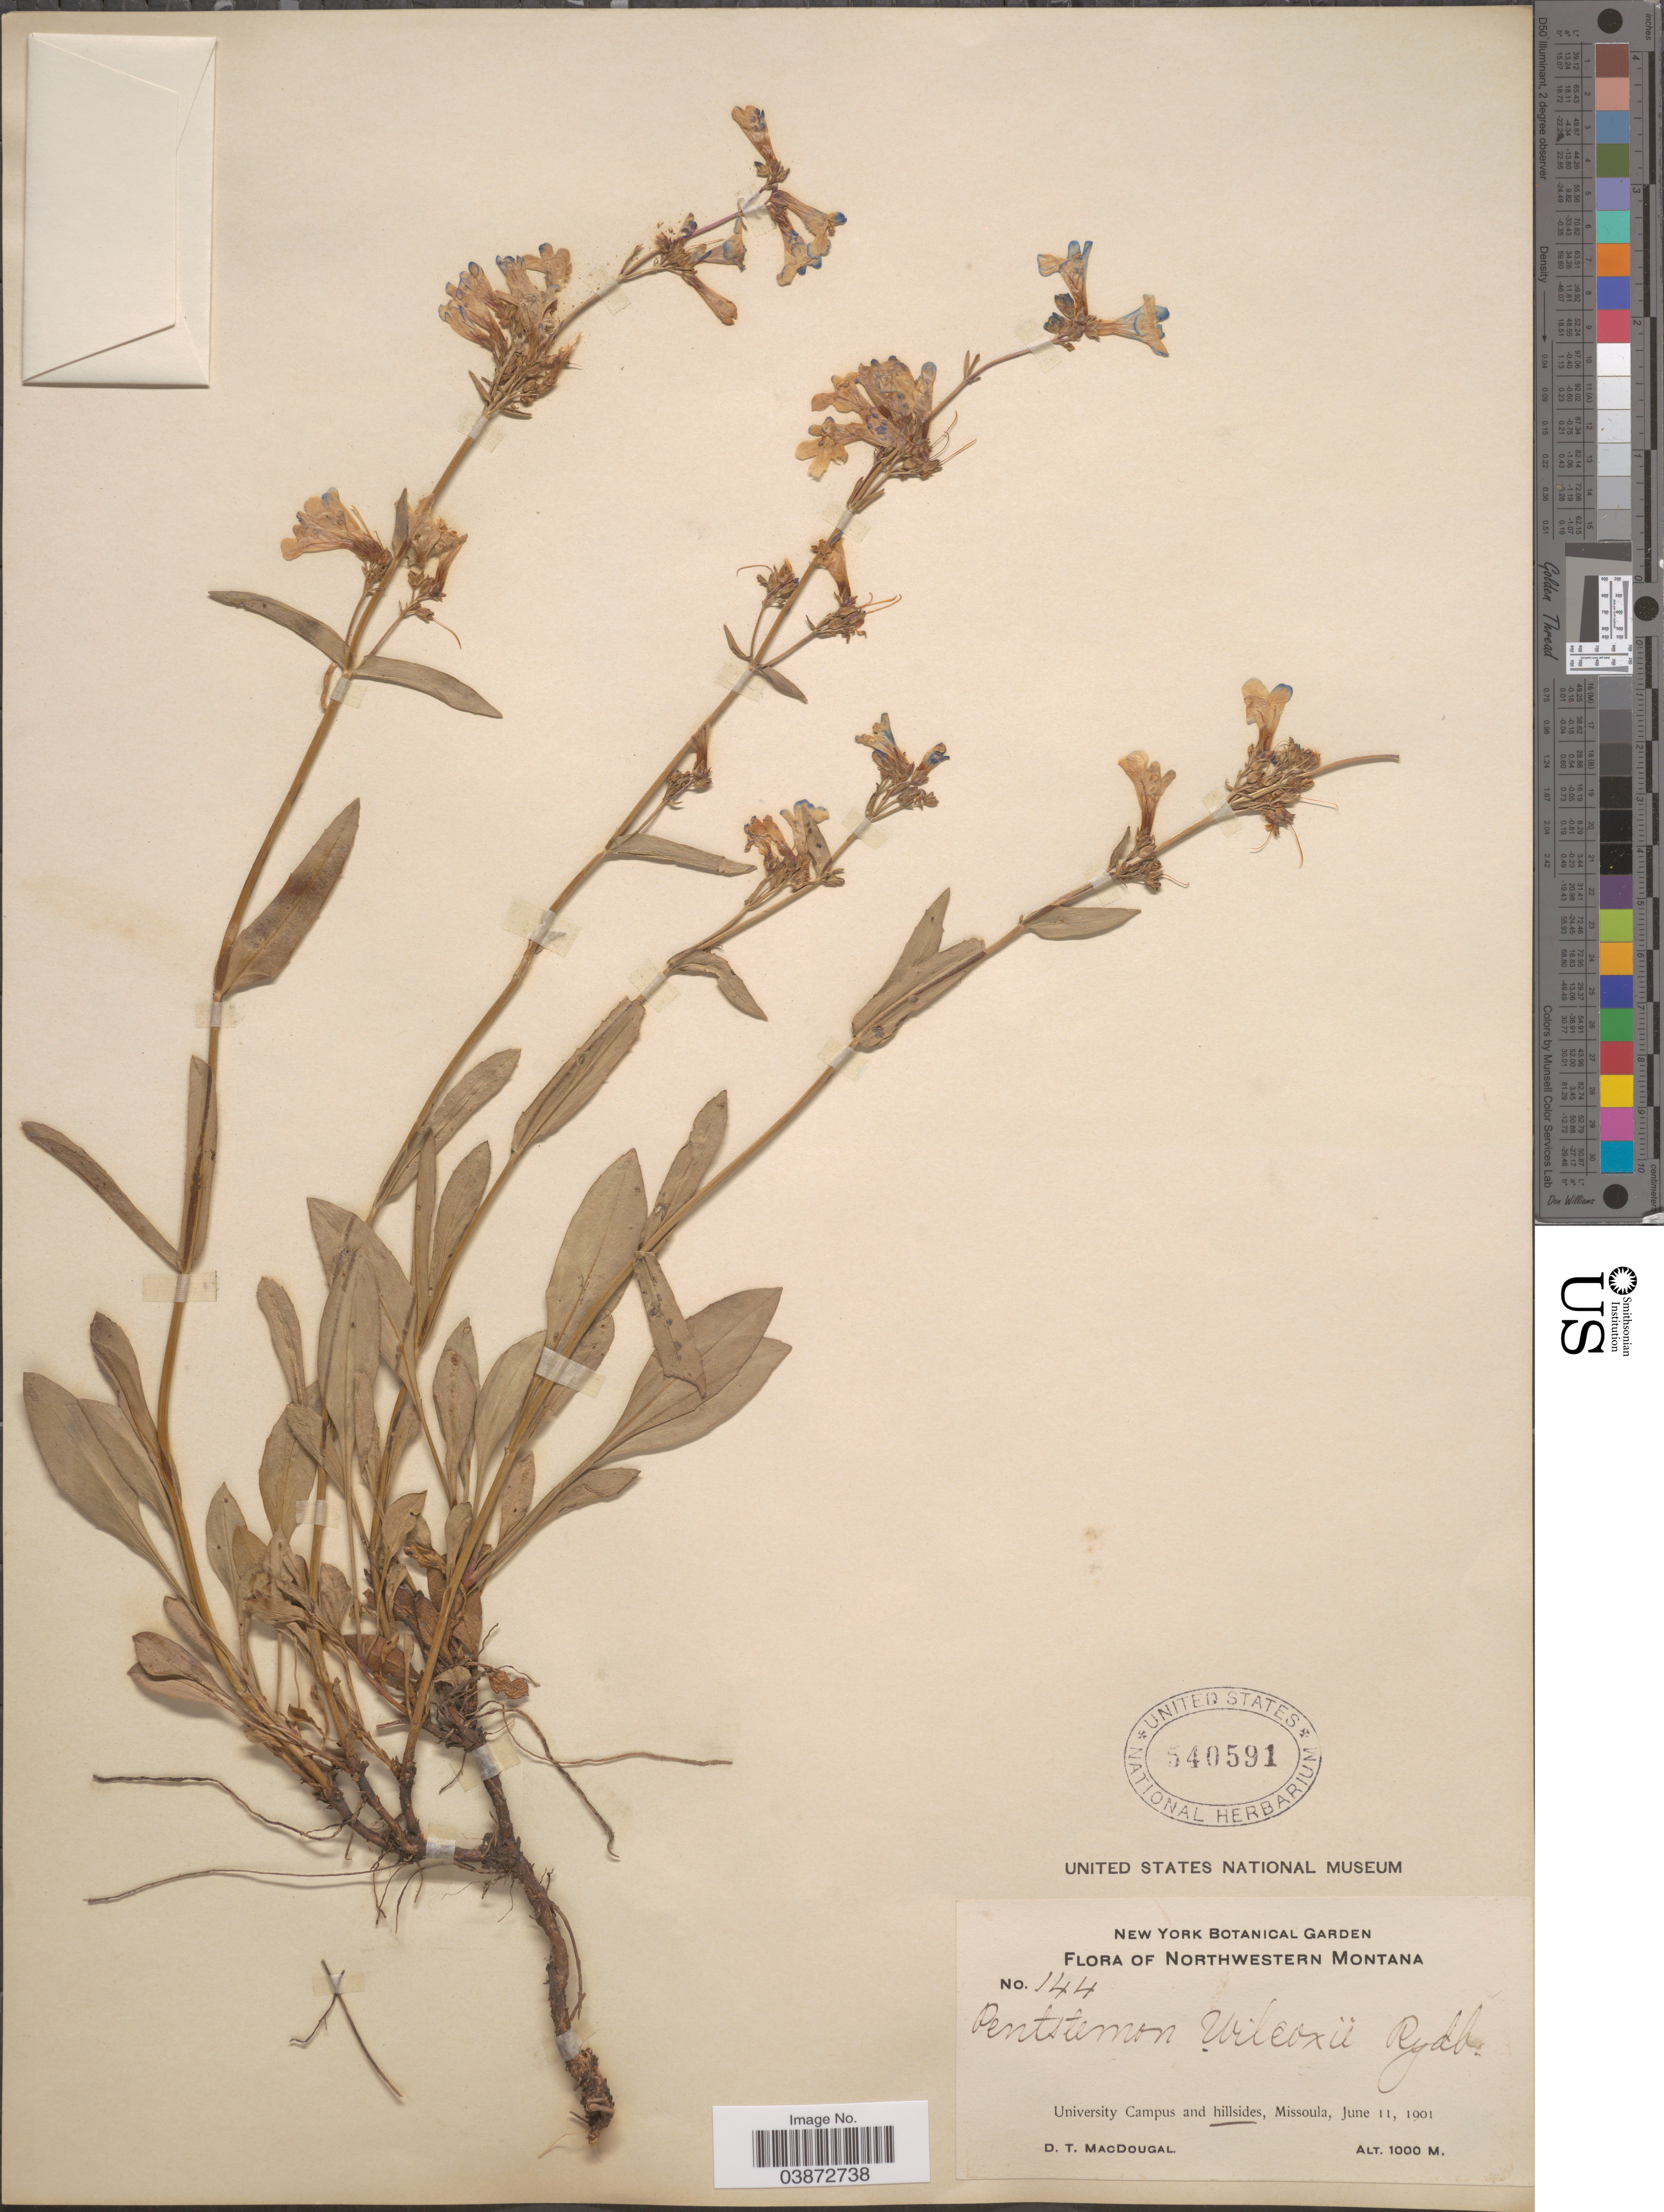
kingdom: Plantae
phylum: Tracheophyta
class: Magnoliopsida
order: Lamiales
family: Plantaginaceae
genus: Penstemon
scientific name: Penstemon albertinus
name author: Greene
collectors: D. T. MacDougal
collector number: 144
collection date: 1901-06-11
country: United States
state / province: Montana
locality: Northwestern Montana. University Campus and hillsides, Missoula.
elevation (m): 1000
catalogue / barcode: US 540591